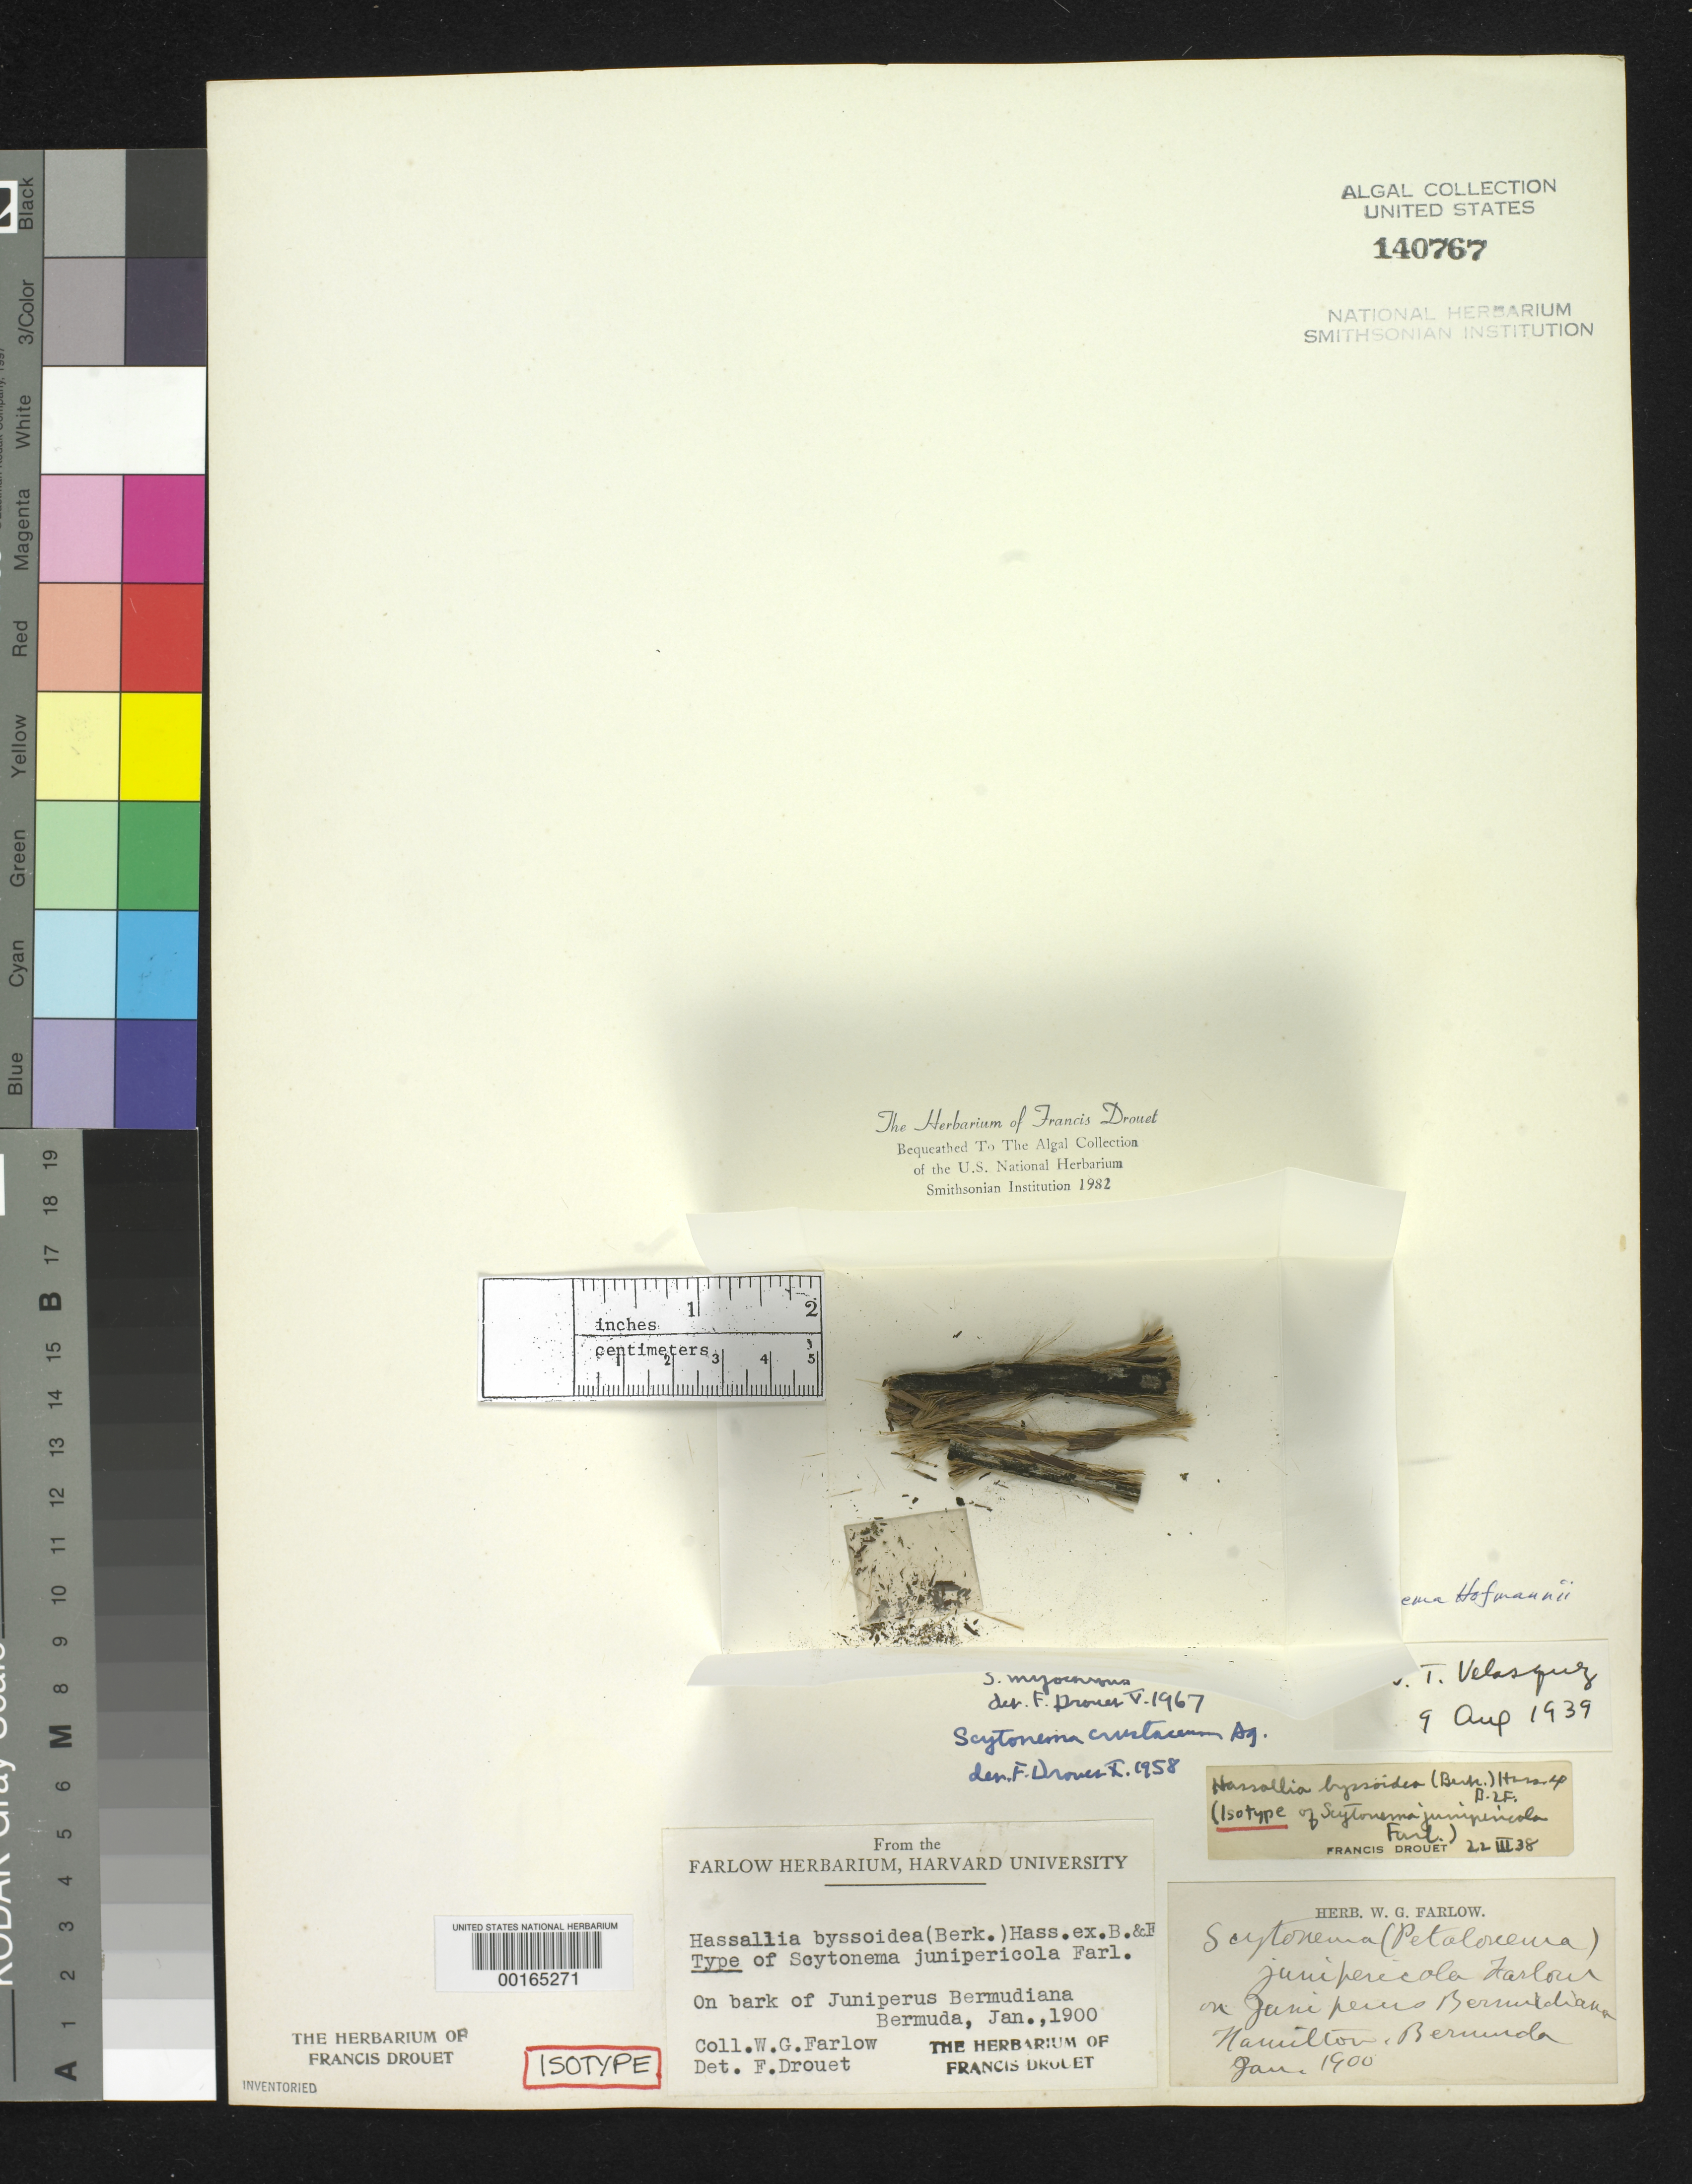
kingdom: Bacteria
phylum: Cyanobacteria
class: Cyanobacteriia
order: Cyanobacteriales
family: Scytonemataceae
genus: Scytonema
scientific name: Scytonema junipericola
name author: Farl. in Collins et al.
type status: Isotype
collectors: W. G. Farlow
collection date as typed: Jan 1900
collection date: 1900-01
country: Bermuda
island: Bermuda Island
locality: Hamilton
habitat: On Juniperus bermudiana bark.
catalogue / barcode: US 140767